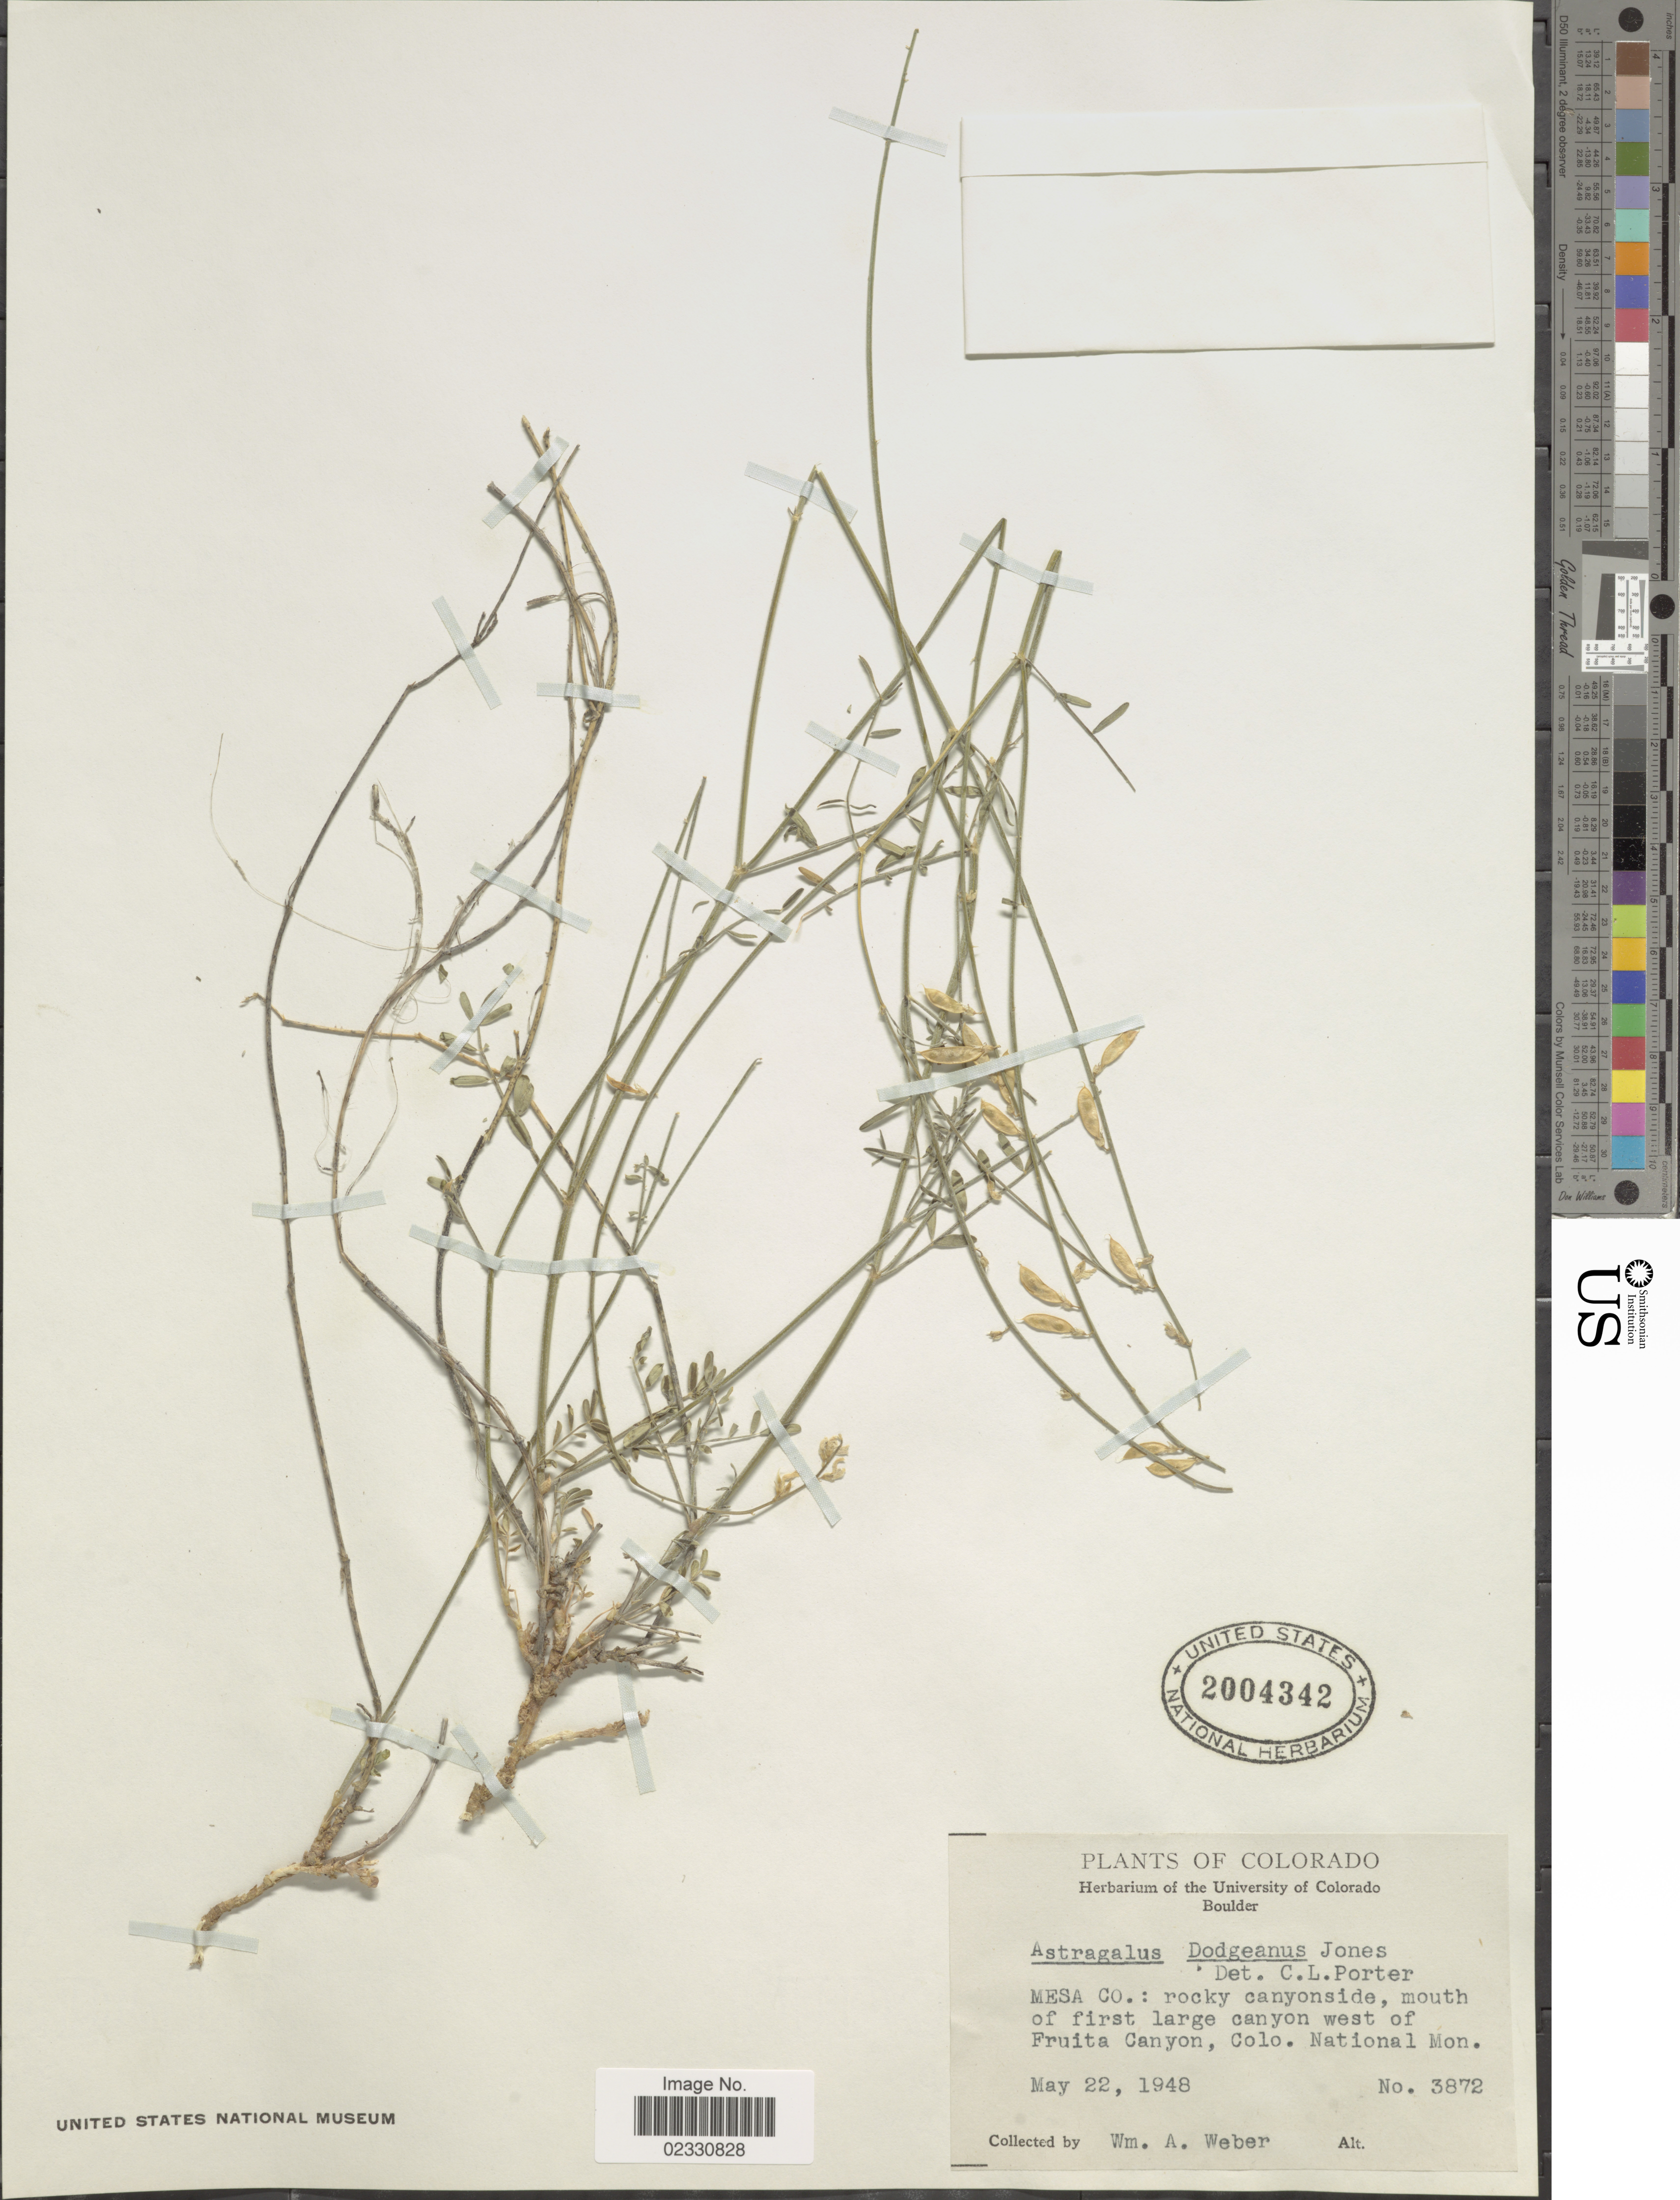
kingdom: Plantae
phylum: Tracheophyta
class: Magnoliopsida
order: Fabales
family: Fabaceae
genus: Astragalus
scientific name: Astragalus dodgianus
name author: M.E. Jones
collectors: W. A. Weber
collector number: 3872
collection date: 1948-05-22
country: United States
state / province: Colorado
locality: Mesa Co.: rocky canyonside, mouth of first large canyon west of Fruita Canyon, National Mon.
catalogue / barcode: US 2004342